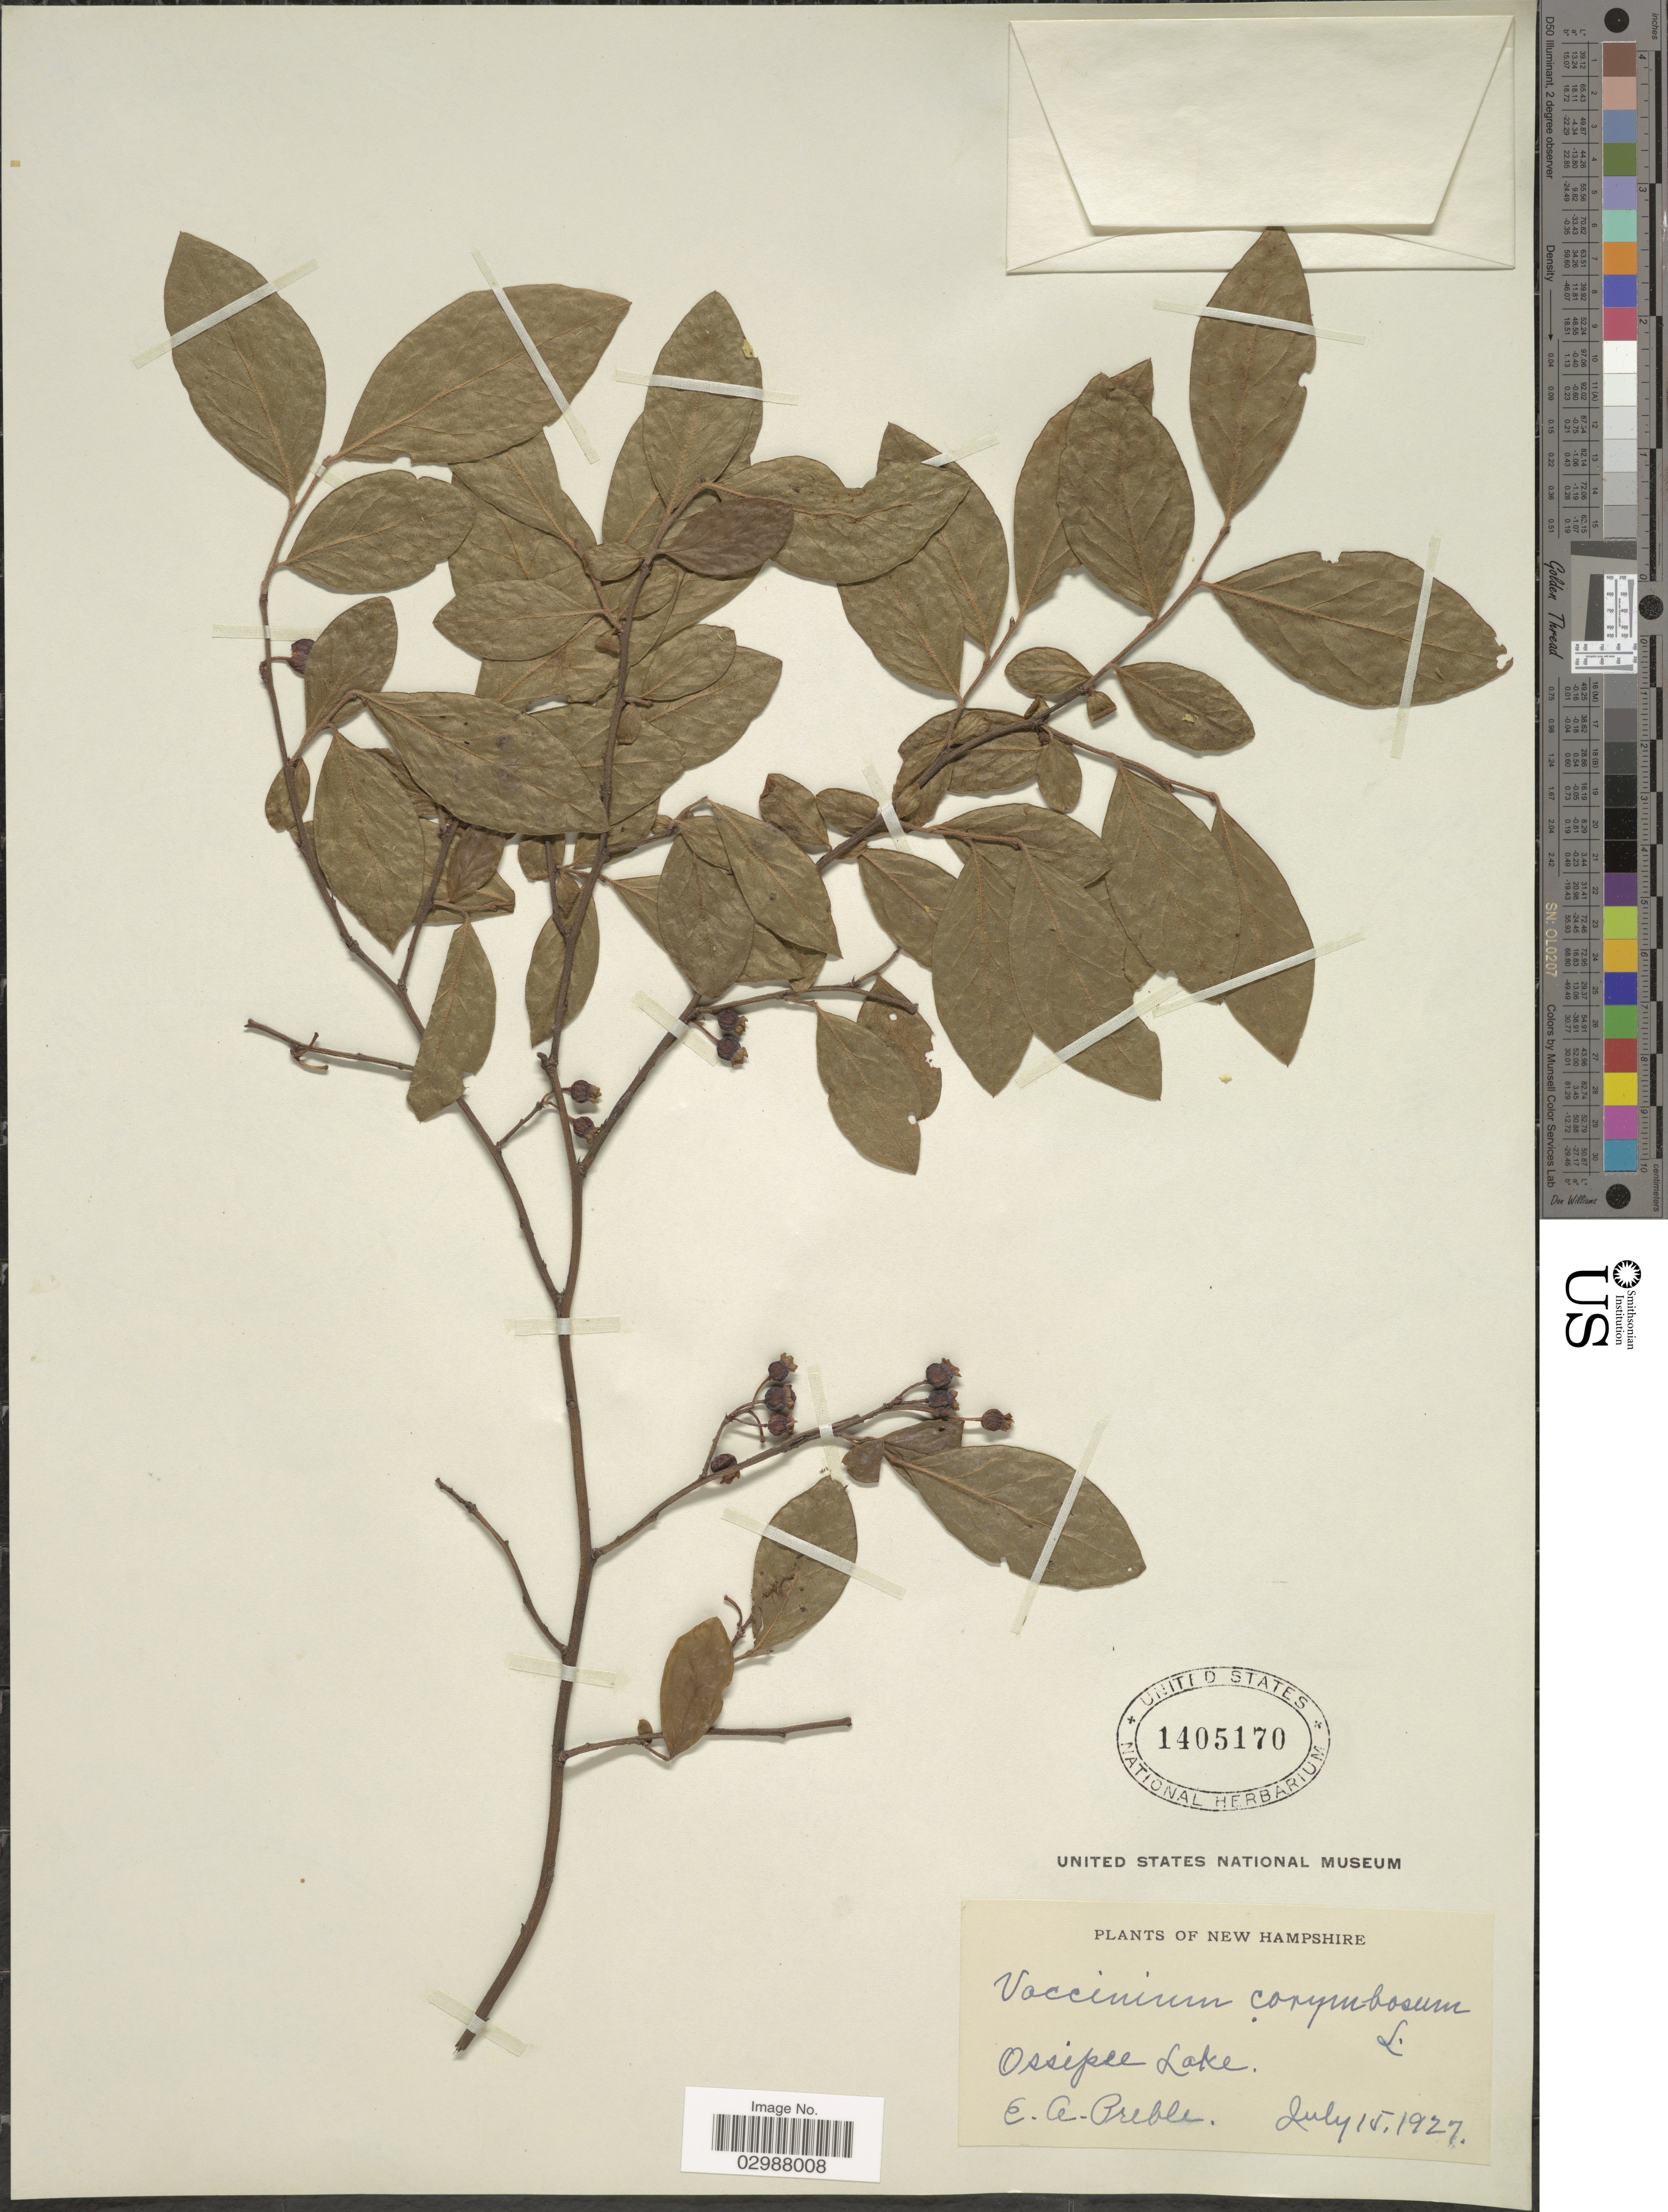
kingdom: Plantae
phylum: Tracheophyta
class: Magnoliopsida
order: Ericales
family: Ericaceae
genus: Vaccinium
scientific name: Vaccinium corymbosum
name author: L.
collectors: E. Preble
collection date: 1927-07-15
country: United States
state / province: New Hampshire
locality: Ossipee Lake.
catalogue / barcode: US 1405170